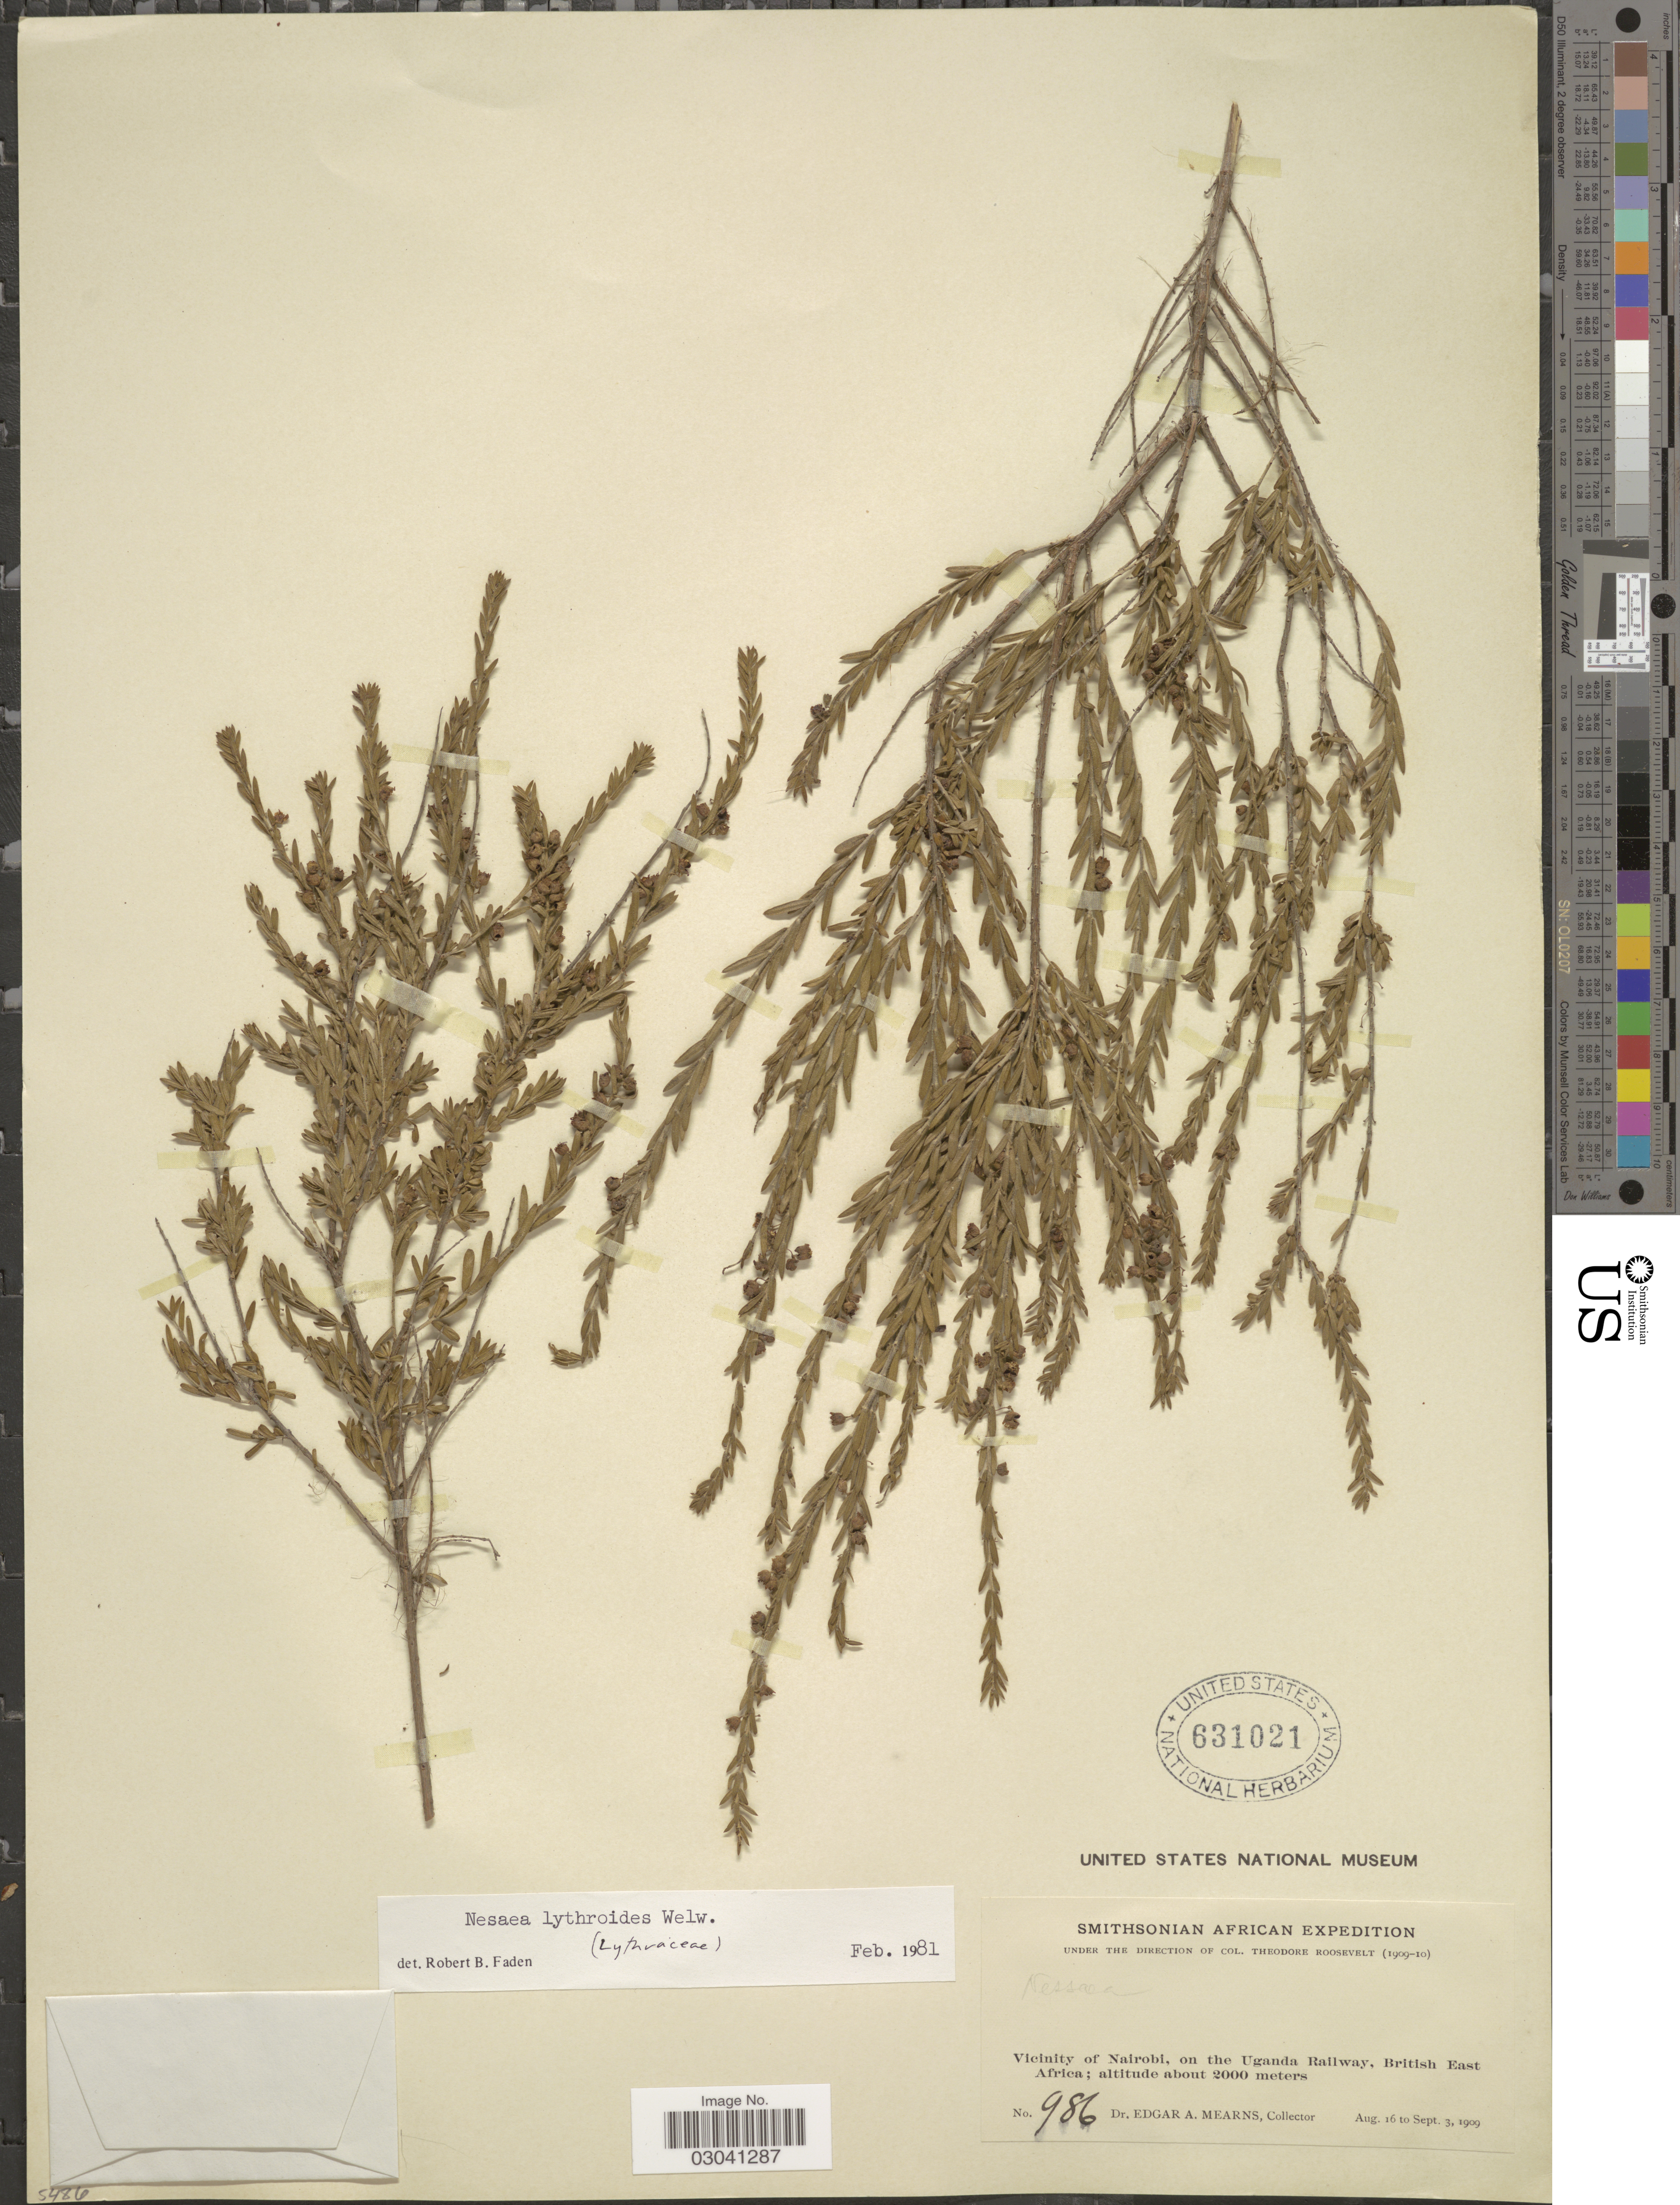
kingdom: Plantae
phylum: Tracheophyta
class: Magnoliopsida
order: Myrtales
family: Lythraceae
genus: Ammannia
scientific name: Ammannia lythroides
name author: (Welw. ex Hiern) S.A. Graham & Gandhi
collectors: E. A. Mearns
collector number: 986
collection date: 1909-08-16/1909-09-03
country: Kenya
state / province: Nairobi Area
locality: Vicinity of Nairobi, on the Uganda Railway, British East Africa.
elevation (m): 2000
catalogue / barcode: US 631021